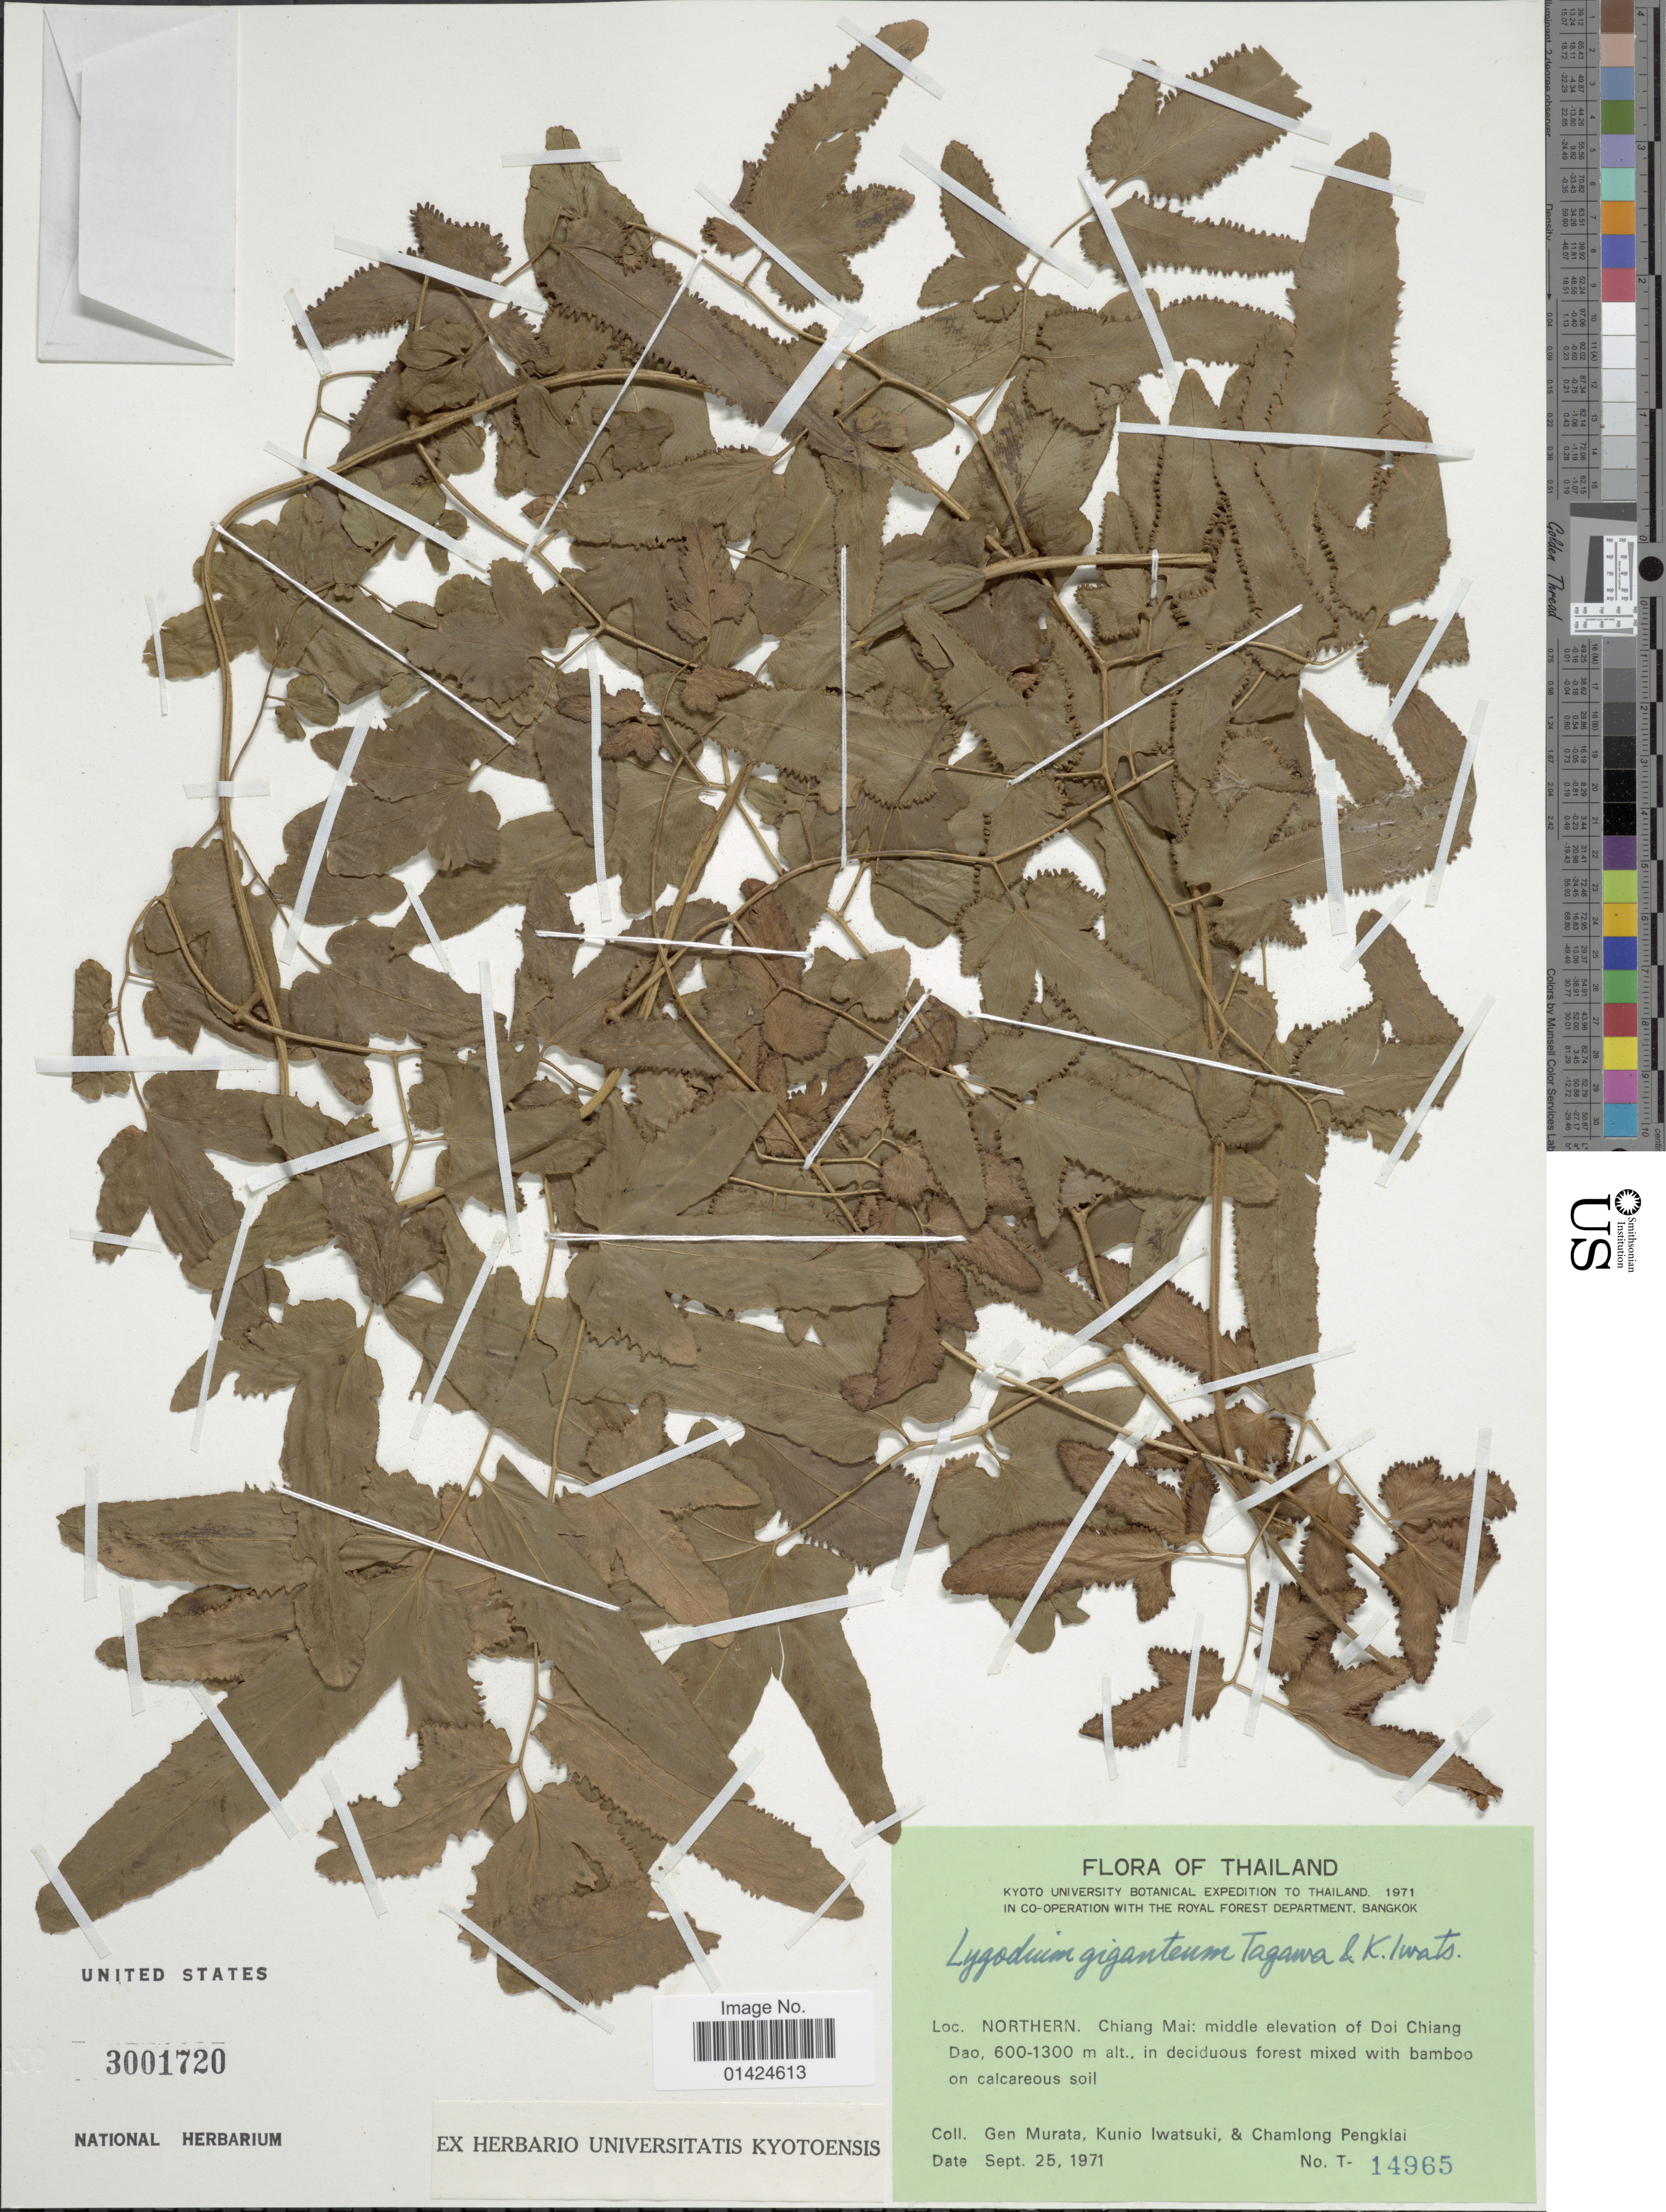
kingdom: Plantae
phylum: Tracheophyta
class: Polypodiopsida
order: Schizaeales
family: Lygodiaceae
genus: Lygodium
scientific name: Lygodium yunnanense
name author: Ching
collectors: G. Murata, K. Iwatsuki & C. Pengklai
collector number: T- 14965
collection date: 1971-09-25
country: Thailand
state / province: Chiang Mai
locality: Northern. Middle elevation of Soi Chiang Dao.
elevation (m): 600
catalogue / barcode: US 3001720